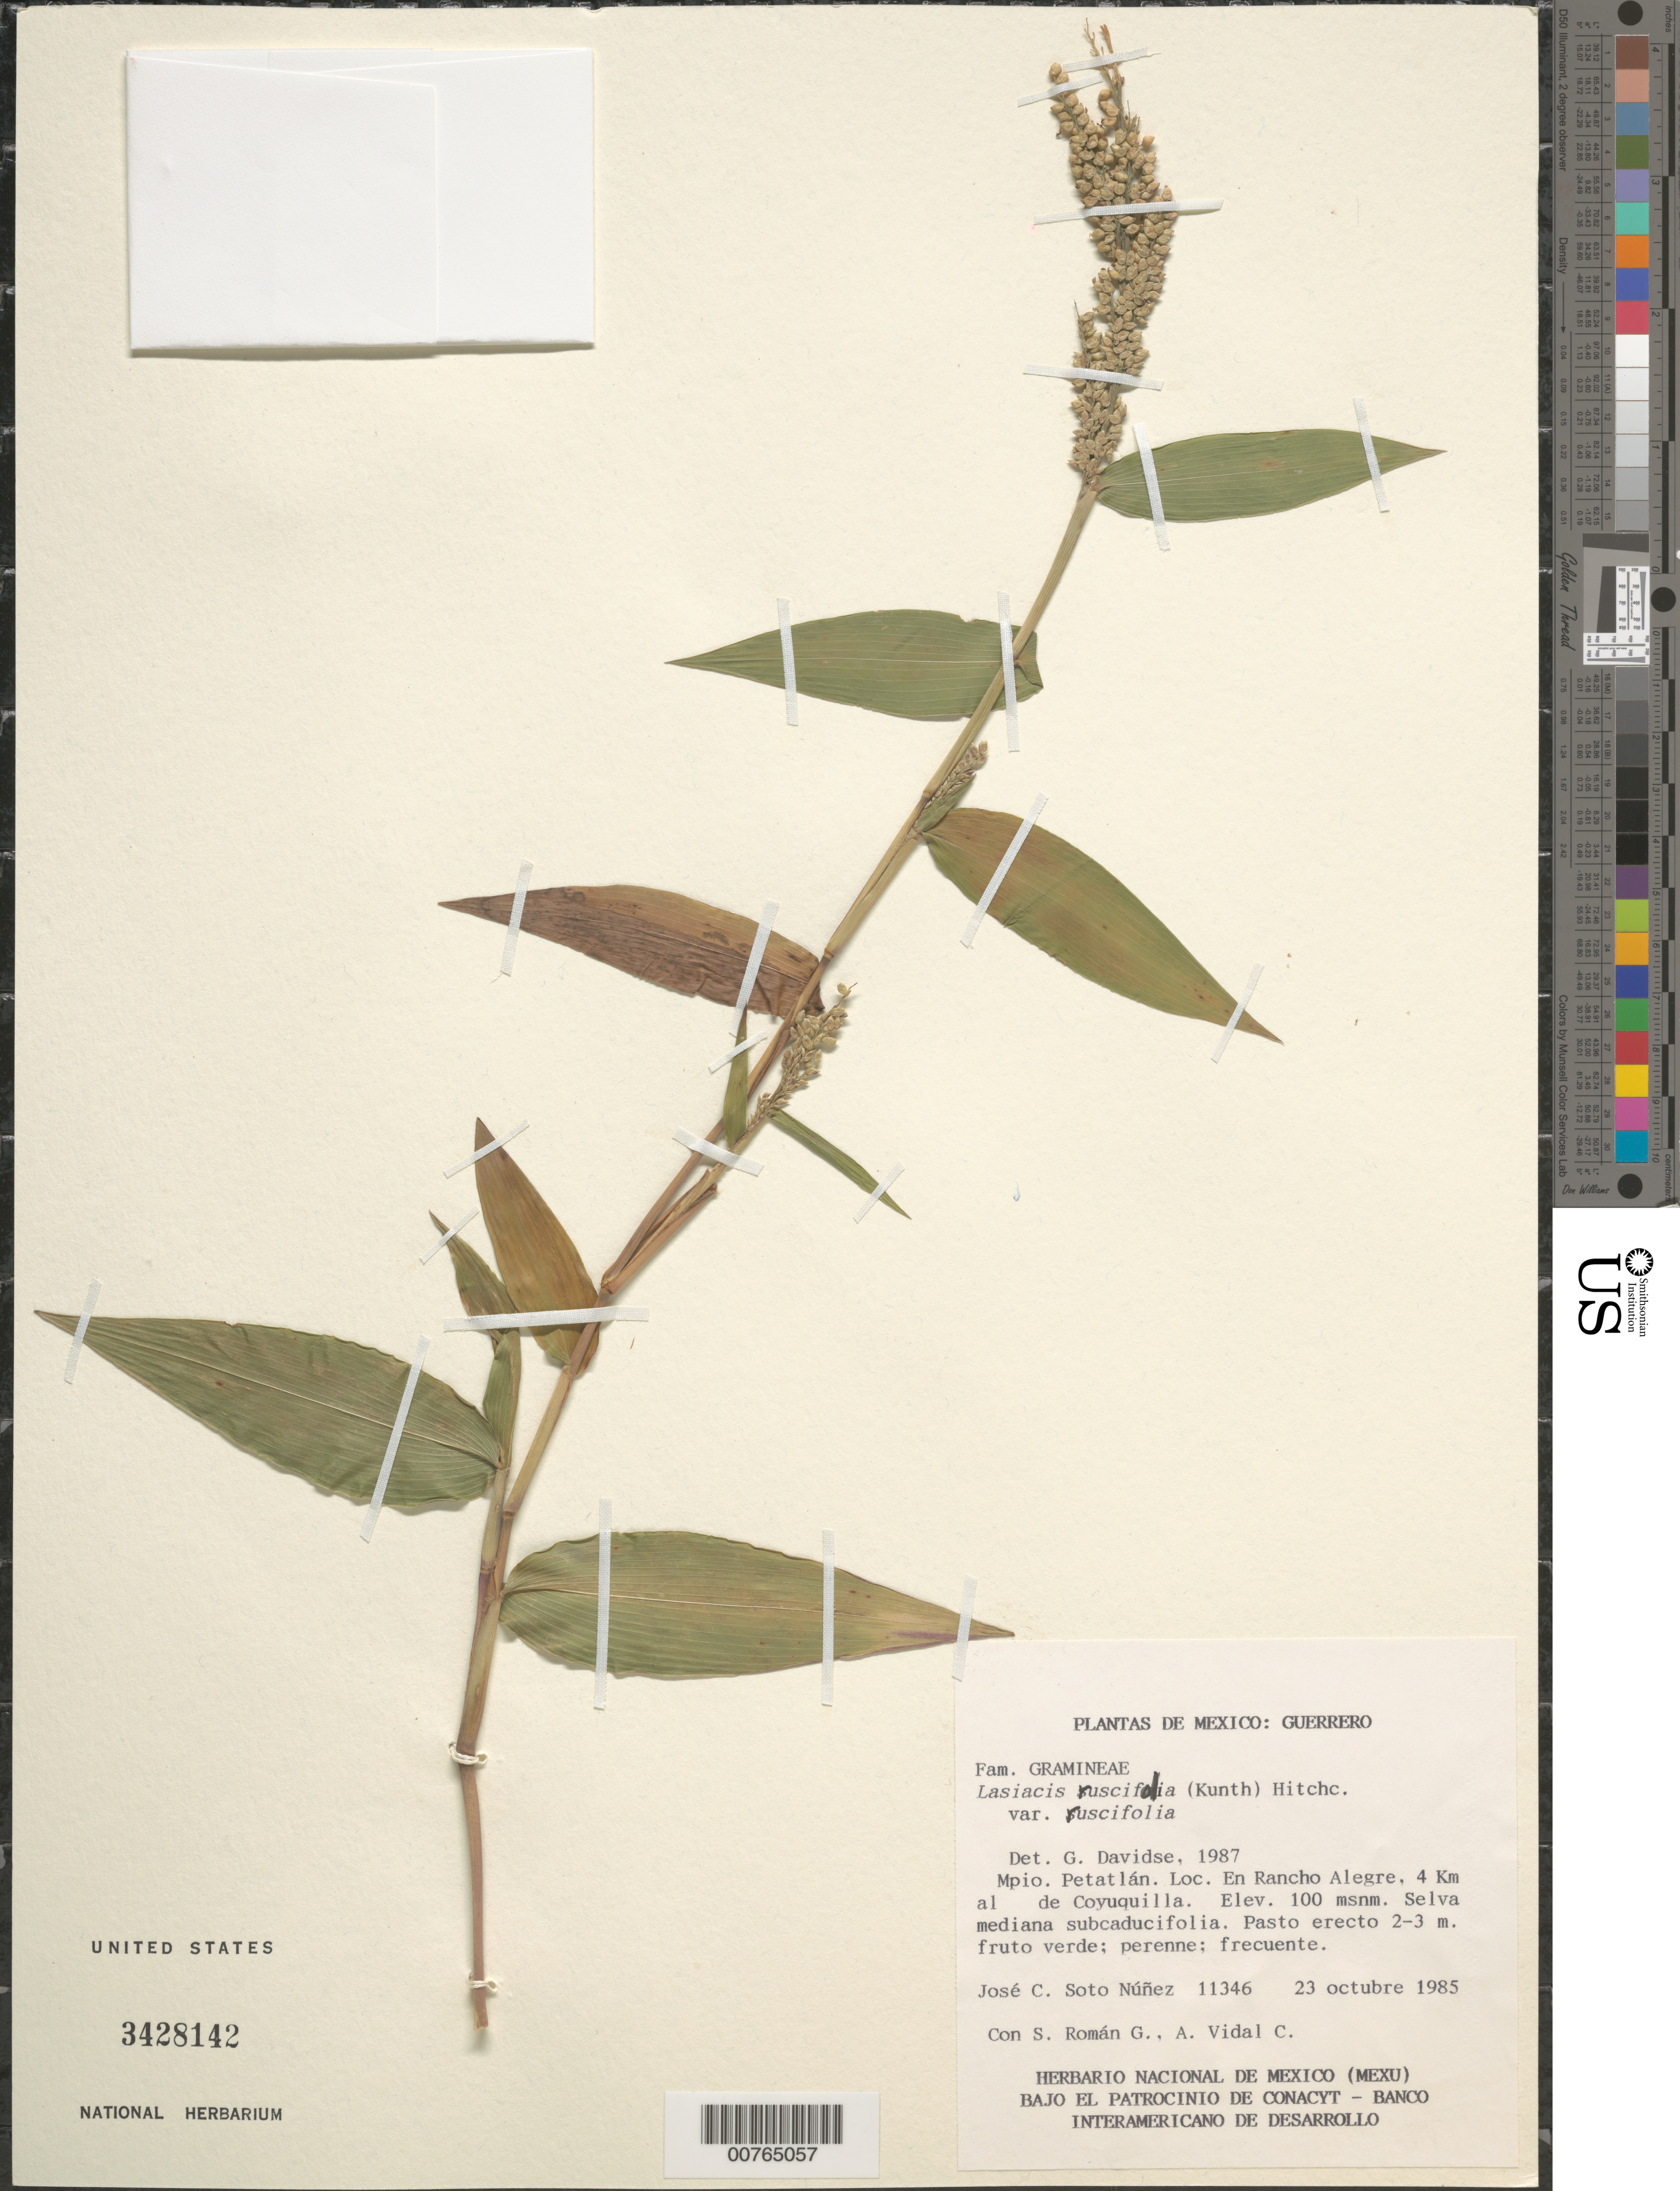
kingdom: Plantae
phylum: Tracheophyta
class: Liliopsida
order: Poales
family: Poaceae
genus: Lasiacis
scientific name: Lasiacis ruscifolia var. ruscifolia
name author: (Kunth) Hitchc.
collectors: J. C. Soto Núñez, S. Román G. & A. Vidal C.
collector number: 11346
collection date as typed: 23 Oct 1985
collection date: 1985-10-23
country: Mexico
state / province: Guerrero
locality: Petatlan, En Rancho Alegre, Coyuquilla.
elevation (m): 100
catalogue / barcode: US 3428142